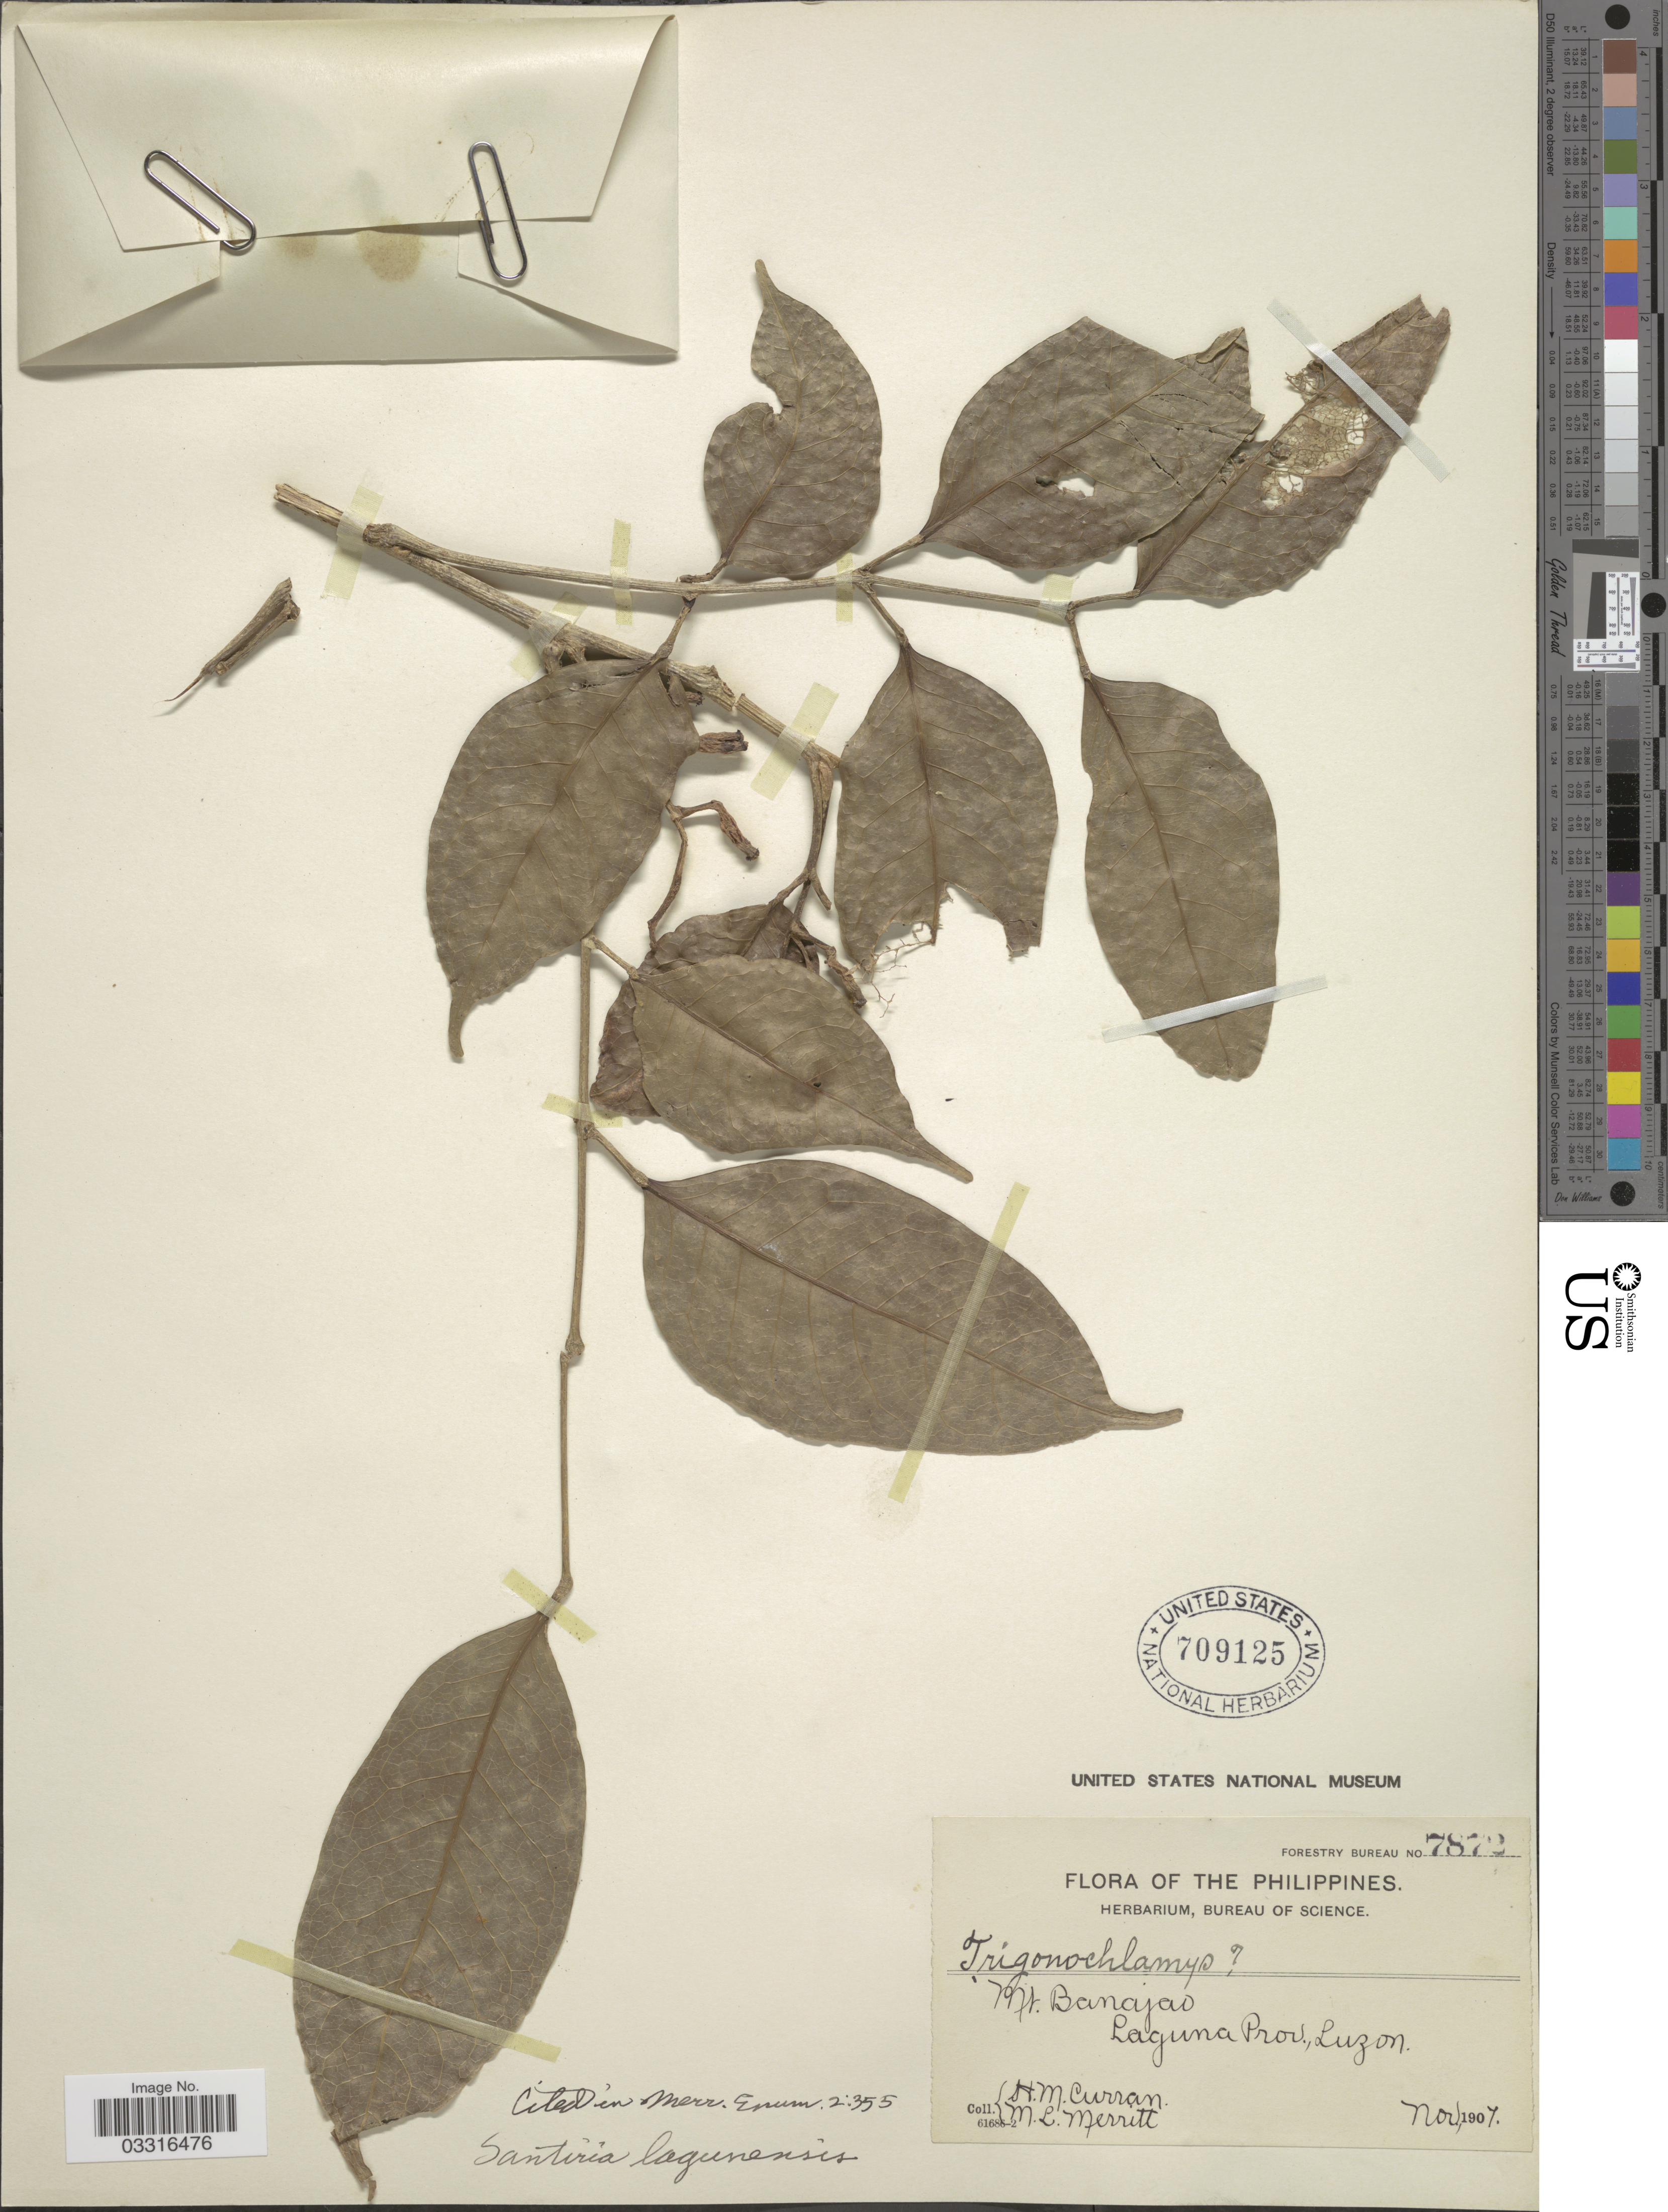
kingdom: Plantae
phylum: Tracheophyta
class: Magnoliopsida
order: Sapindales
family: Burseraceae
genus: Santiria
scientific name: Santiria lagunensis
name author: Merr.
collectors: H. M. Curran & M. L. Merritt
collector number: Forestry Bureau 7872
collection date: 1907-11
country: Philippines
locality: Mt. Banajao, Laguna Prov., Luzon.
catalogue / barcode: US 709125